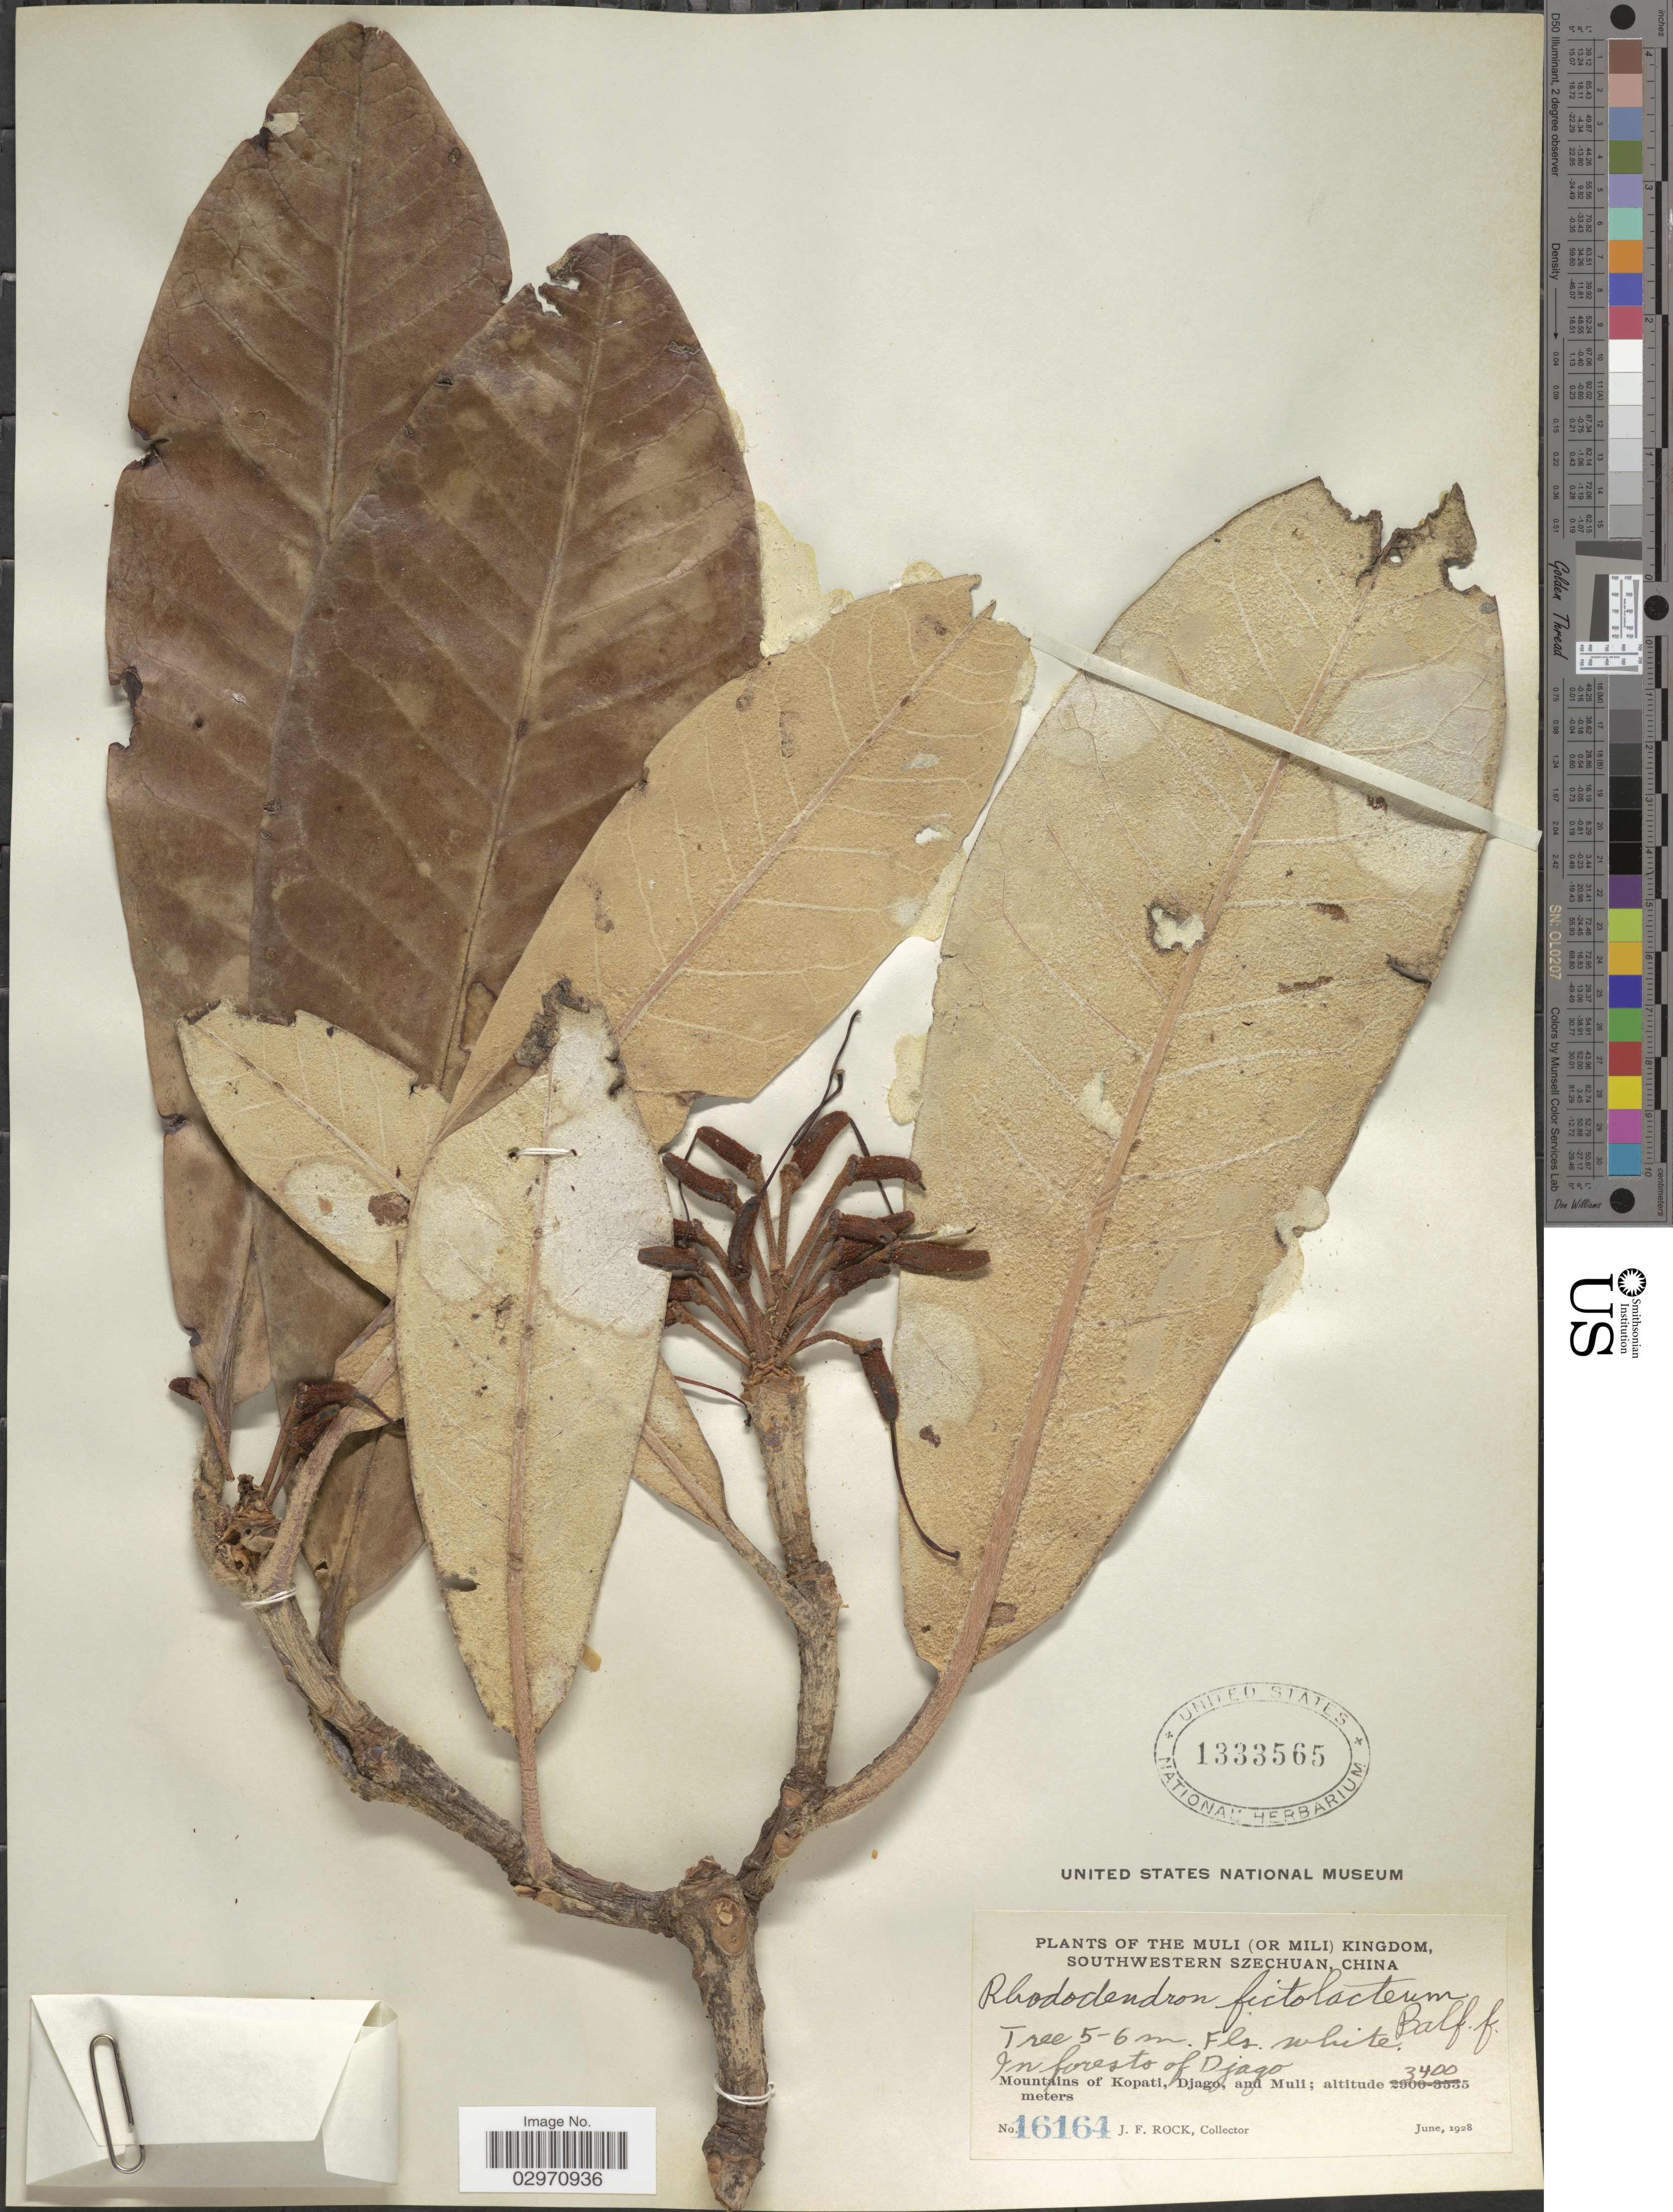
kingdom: Plantae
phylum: Tracheophyta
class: Magnoliopsida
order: Ericales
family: Ericaceae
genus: Rhododendron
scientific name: Rhododendron fictolacteum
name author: Balf. f.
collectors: J. Rock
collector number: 16164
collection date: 1928-06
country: China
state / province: Sichuan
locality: Muli (or Mili) Kingdom. Southwestern Szechwan. Mountains of Kopati, Djago, and Muli.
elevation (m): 3400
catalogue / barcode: US 1333565